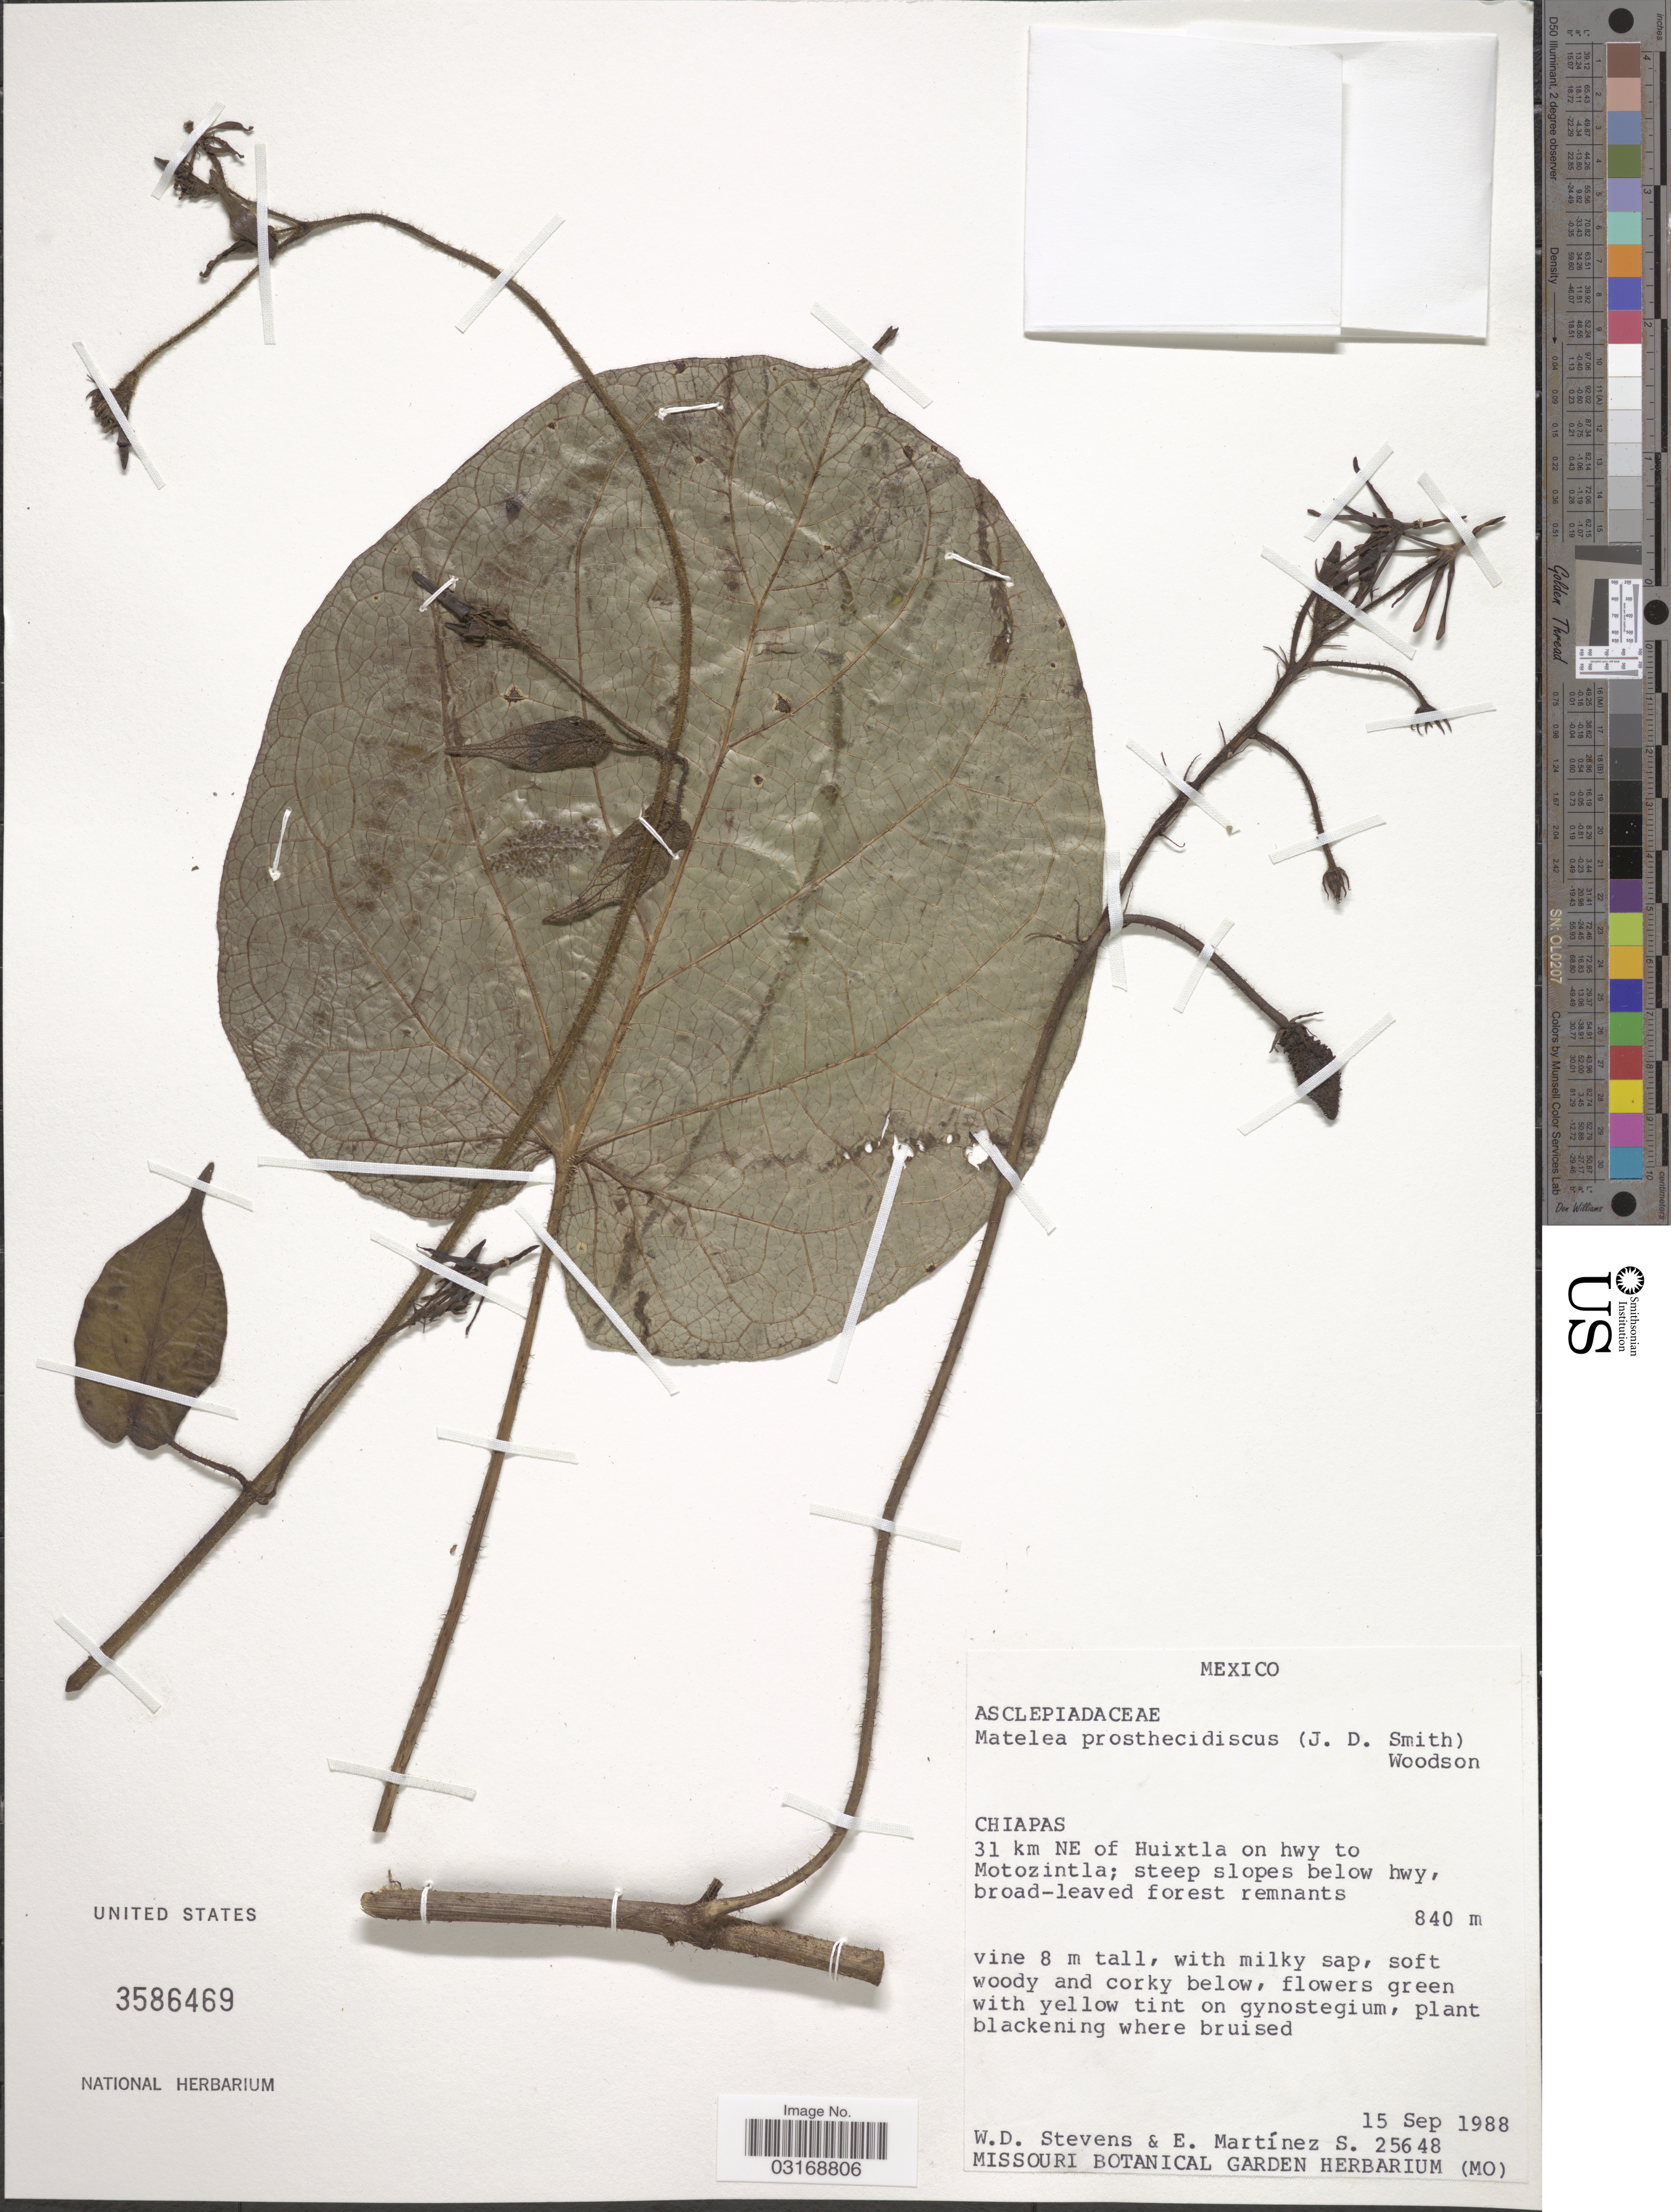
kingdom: Plantae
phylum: Tracheophyta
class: Magnoliopsida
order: Gentianales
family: Apocynaceae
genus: Matelea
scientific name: Matelea prosthecidiscus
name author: Woodson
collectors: W. D. Stevens & E. M. Martínez S.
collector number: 25648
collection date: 1988-09-15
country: Mexico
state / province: Chiapas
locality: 31 km NE of Huixtla on hwy to Motozintla.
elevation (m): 840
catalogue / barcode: US 3586469